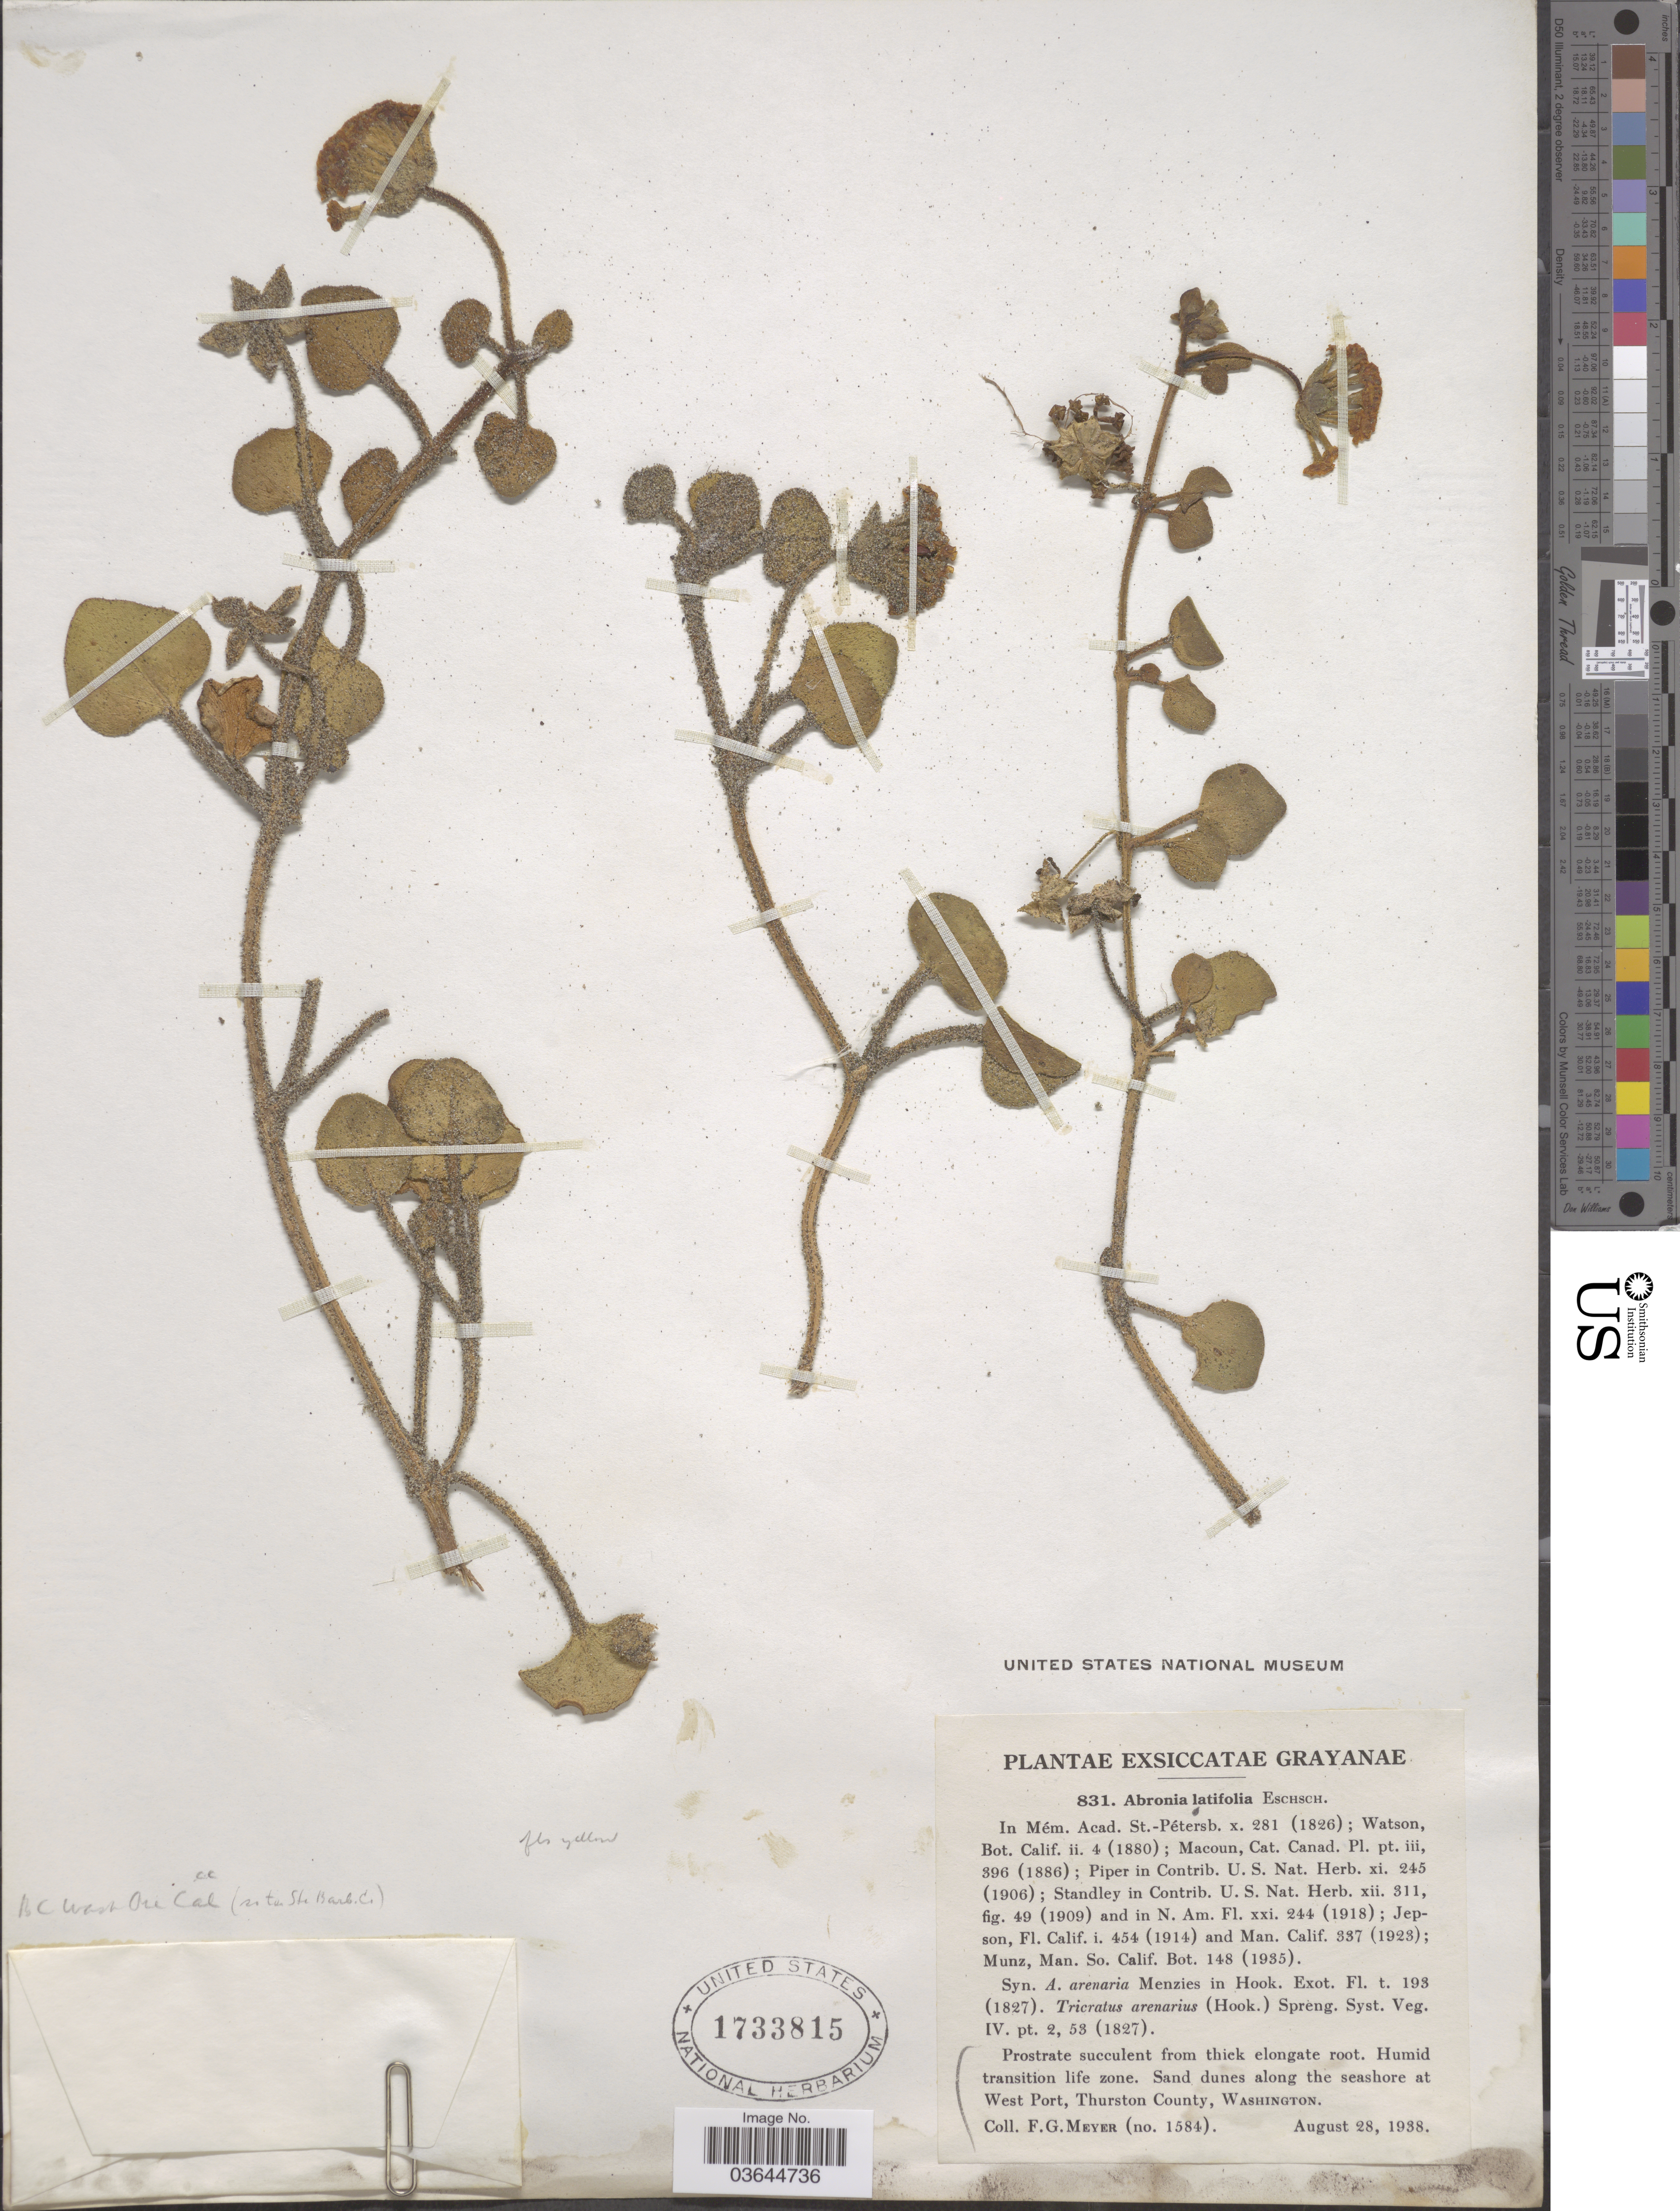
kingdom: Plantae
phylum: Tracheophyta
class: Magnoliopsida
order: Caryophyllales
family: Nyctaginaceae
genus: Abronia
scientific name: Abronia latifolia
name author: Eschsch.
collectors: F. G. Meyer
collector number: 1584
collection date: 1938-08-28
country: United States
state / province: Washington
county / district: Thurston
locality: Grayanae. Humid transition life zone. Sand dunes along the seashore at West Port, Thurston County.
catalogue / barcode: US 1733815